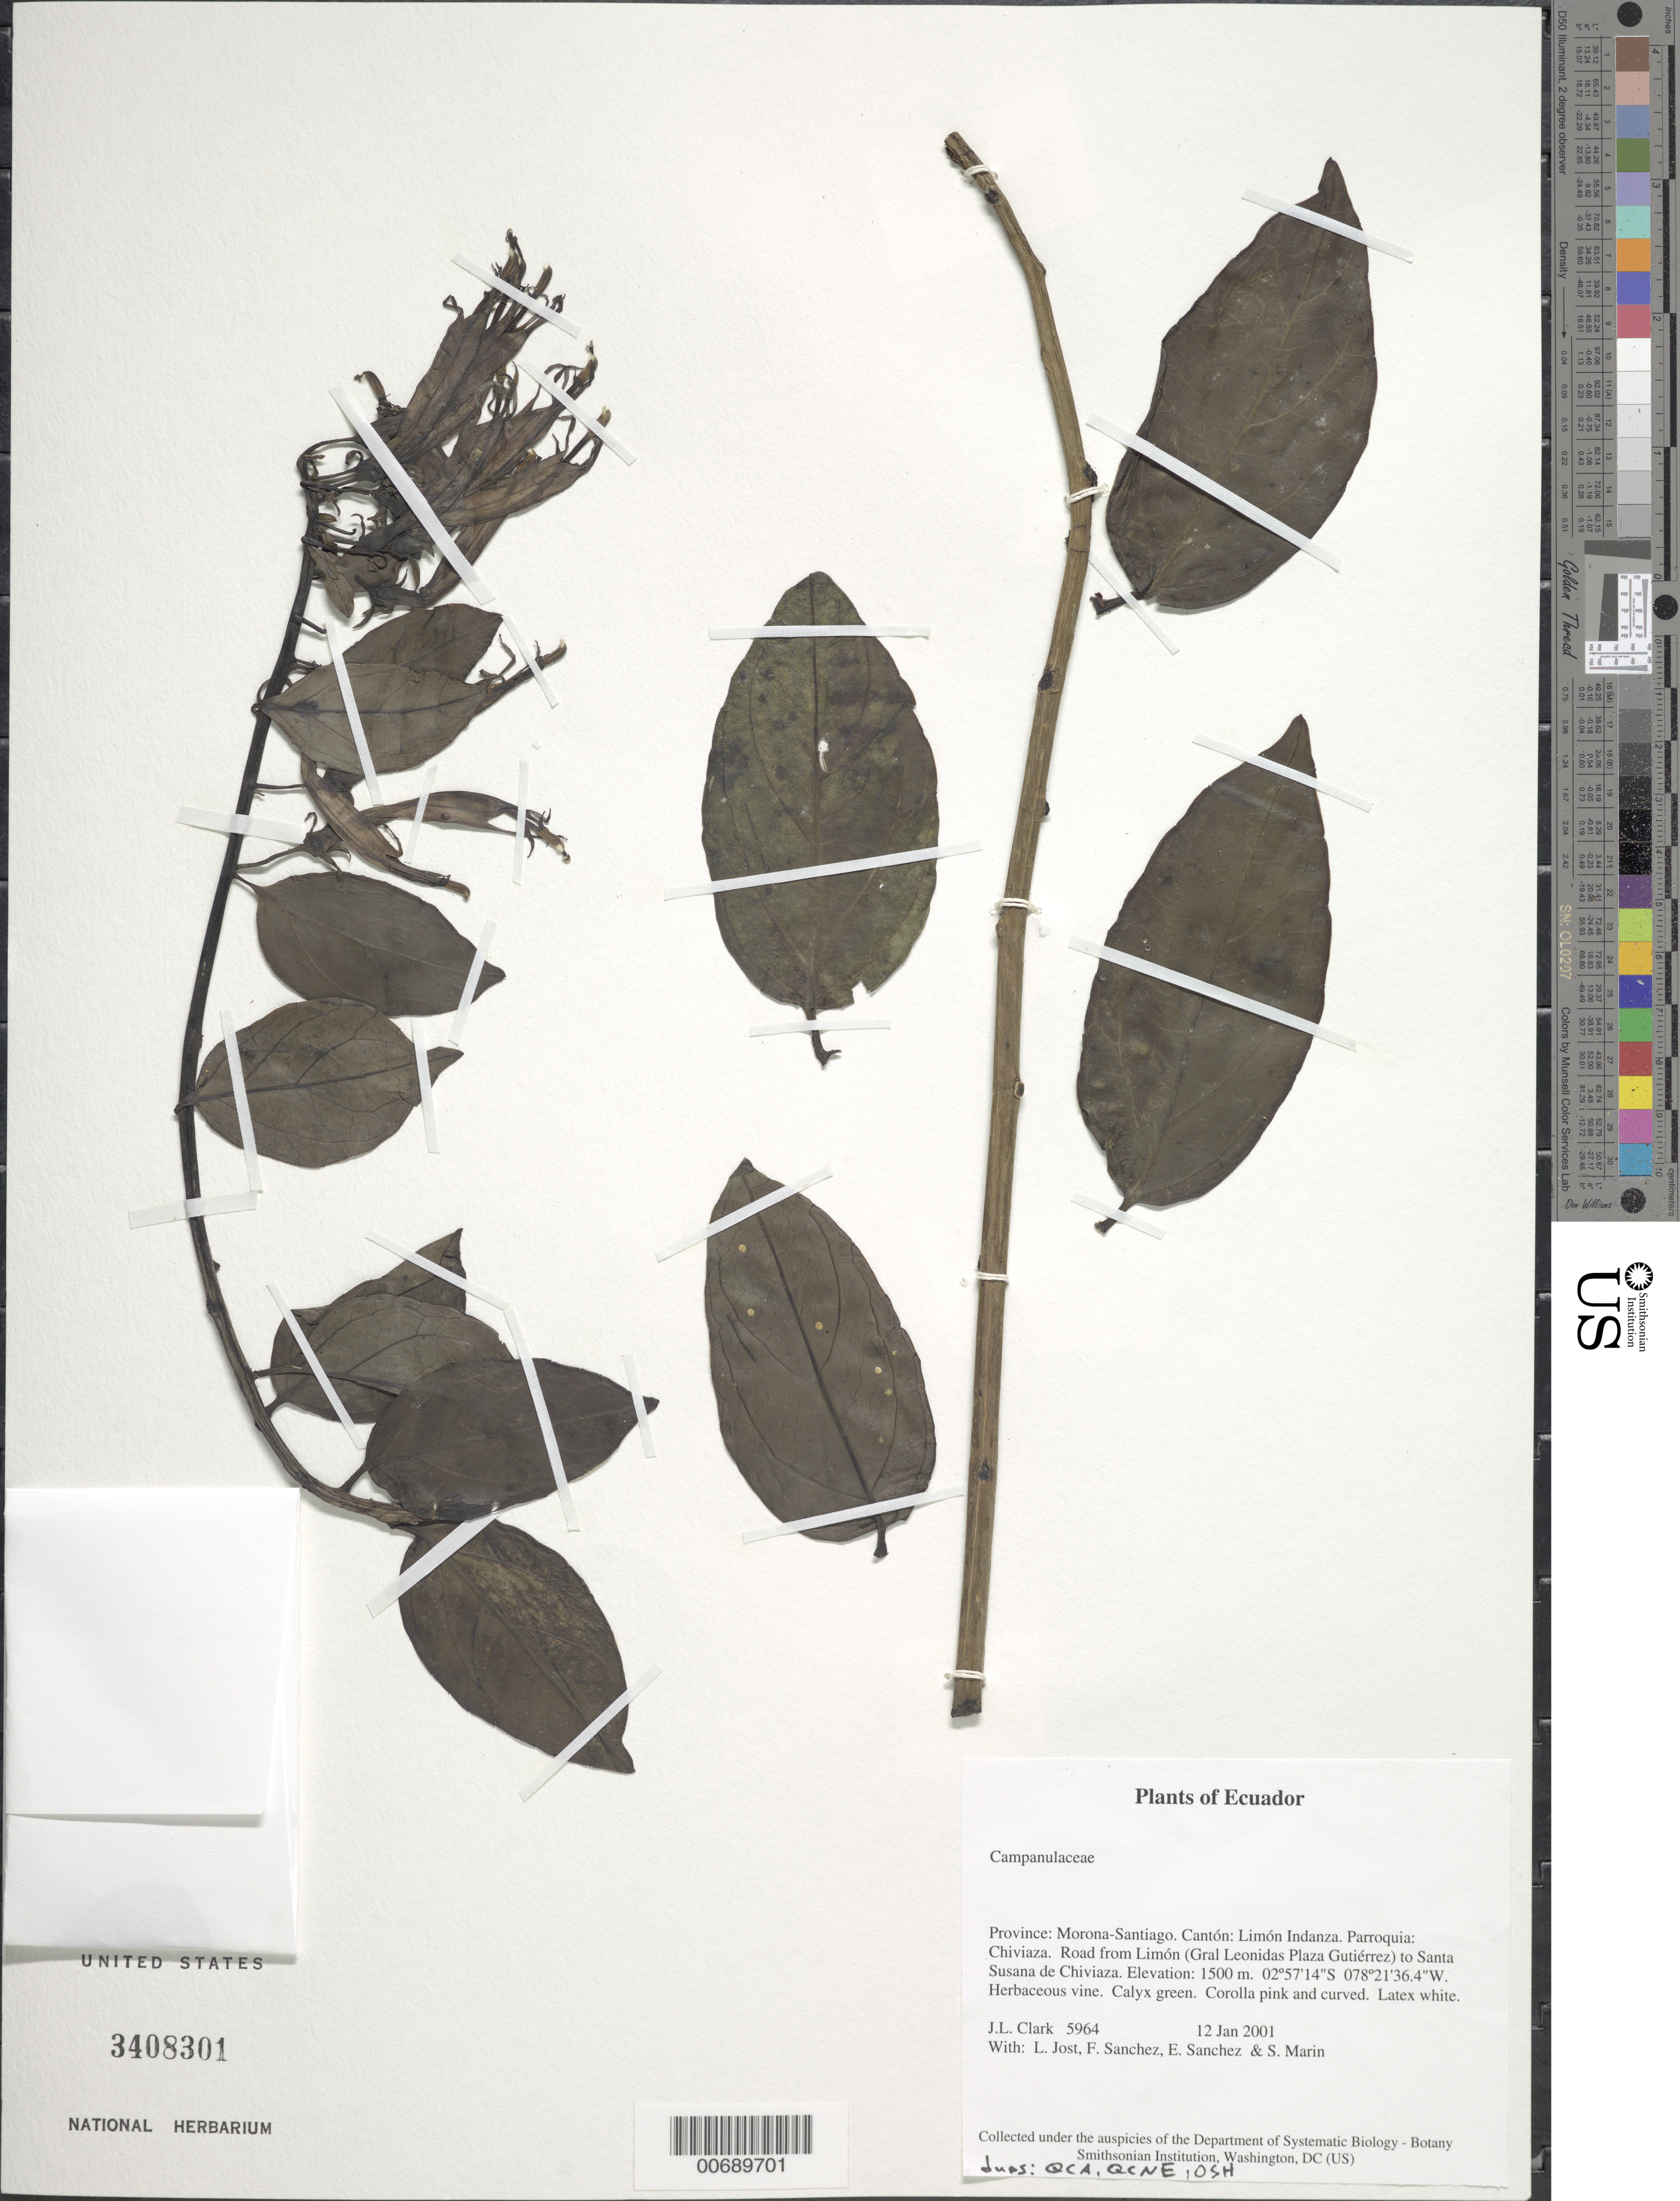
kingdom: Plantae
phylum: Tracheophyta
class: Magnoliopsida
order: Asterales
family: Campanulaceae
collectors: J. L. Clark, L. Jost, F. Sanchez, E. Sanchez & S. Marin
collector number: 5964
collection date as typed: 12 Jan 2001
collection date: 2001-01-12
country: Ecuador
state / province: Morona-Santiago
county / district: Limón Indanza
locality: Parroquia: Chiviaza. Road from Limón (Gral Leonidas Plaza Gutiérrez) to Santa Susana de Chiviaza.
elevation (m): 1500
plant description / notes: OSH, QCA, QCNE, US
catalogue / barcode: US 3408301